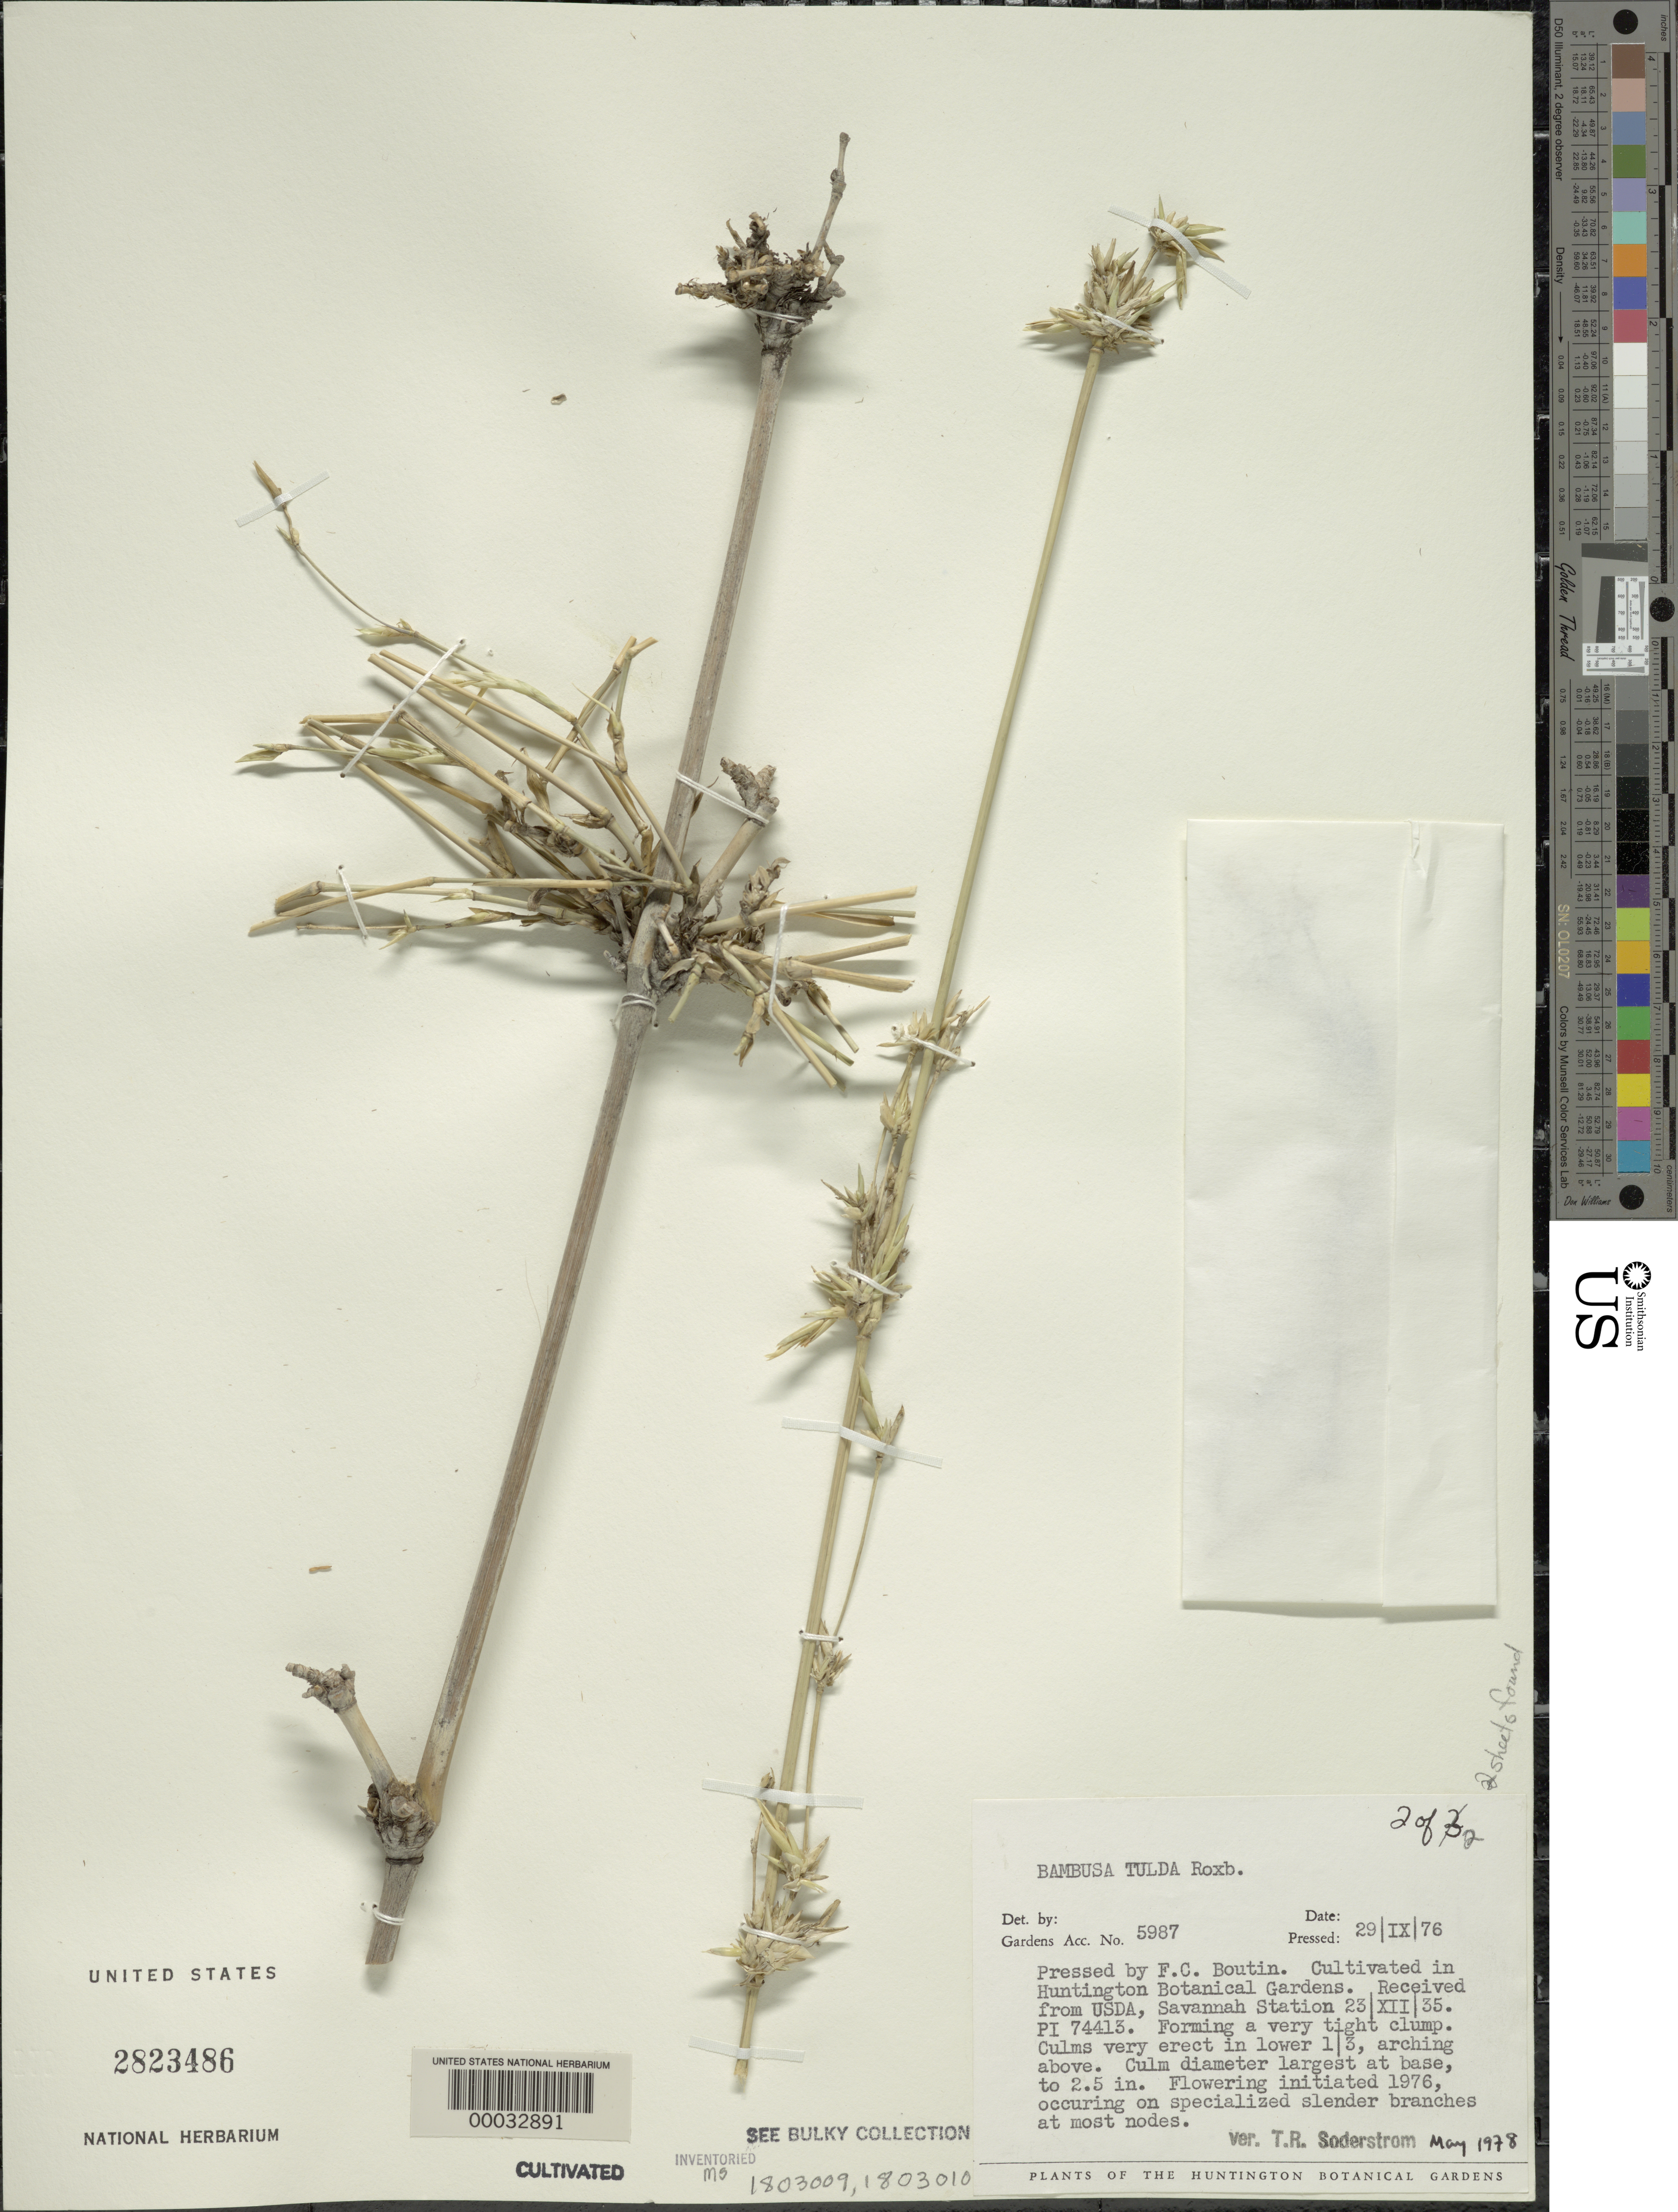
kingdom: Plantae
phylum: Tracheophyta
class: Liliopsida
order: Poales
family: Poaceae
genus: Bambusa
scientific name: Bambusa tulda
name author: Roxb.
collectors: F. Boutin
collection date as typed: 29 Sep 1976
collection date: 1976-09-29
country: United States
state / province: California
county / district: Los Angeles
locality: Huntington botanical gardens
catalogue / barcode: US 2823486